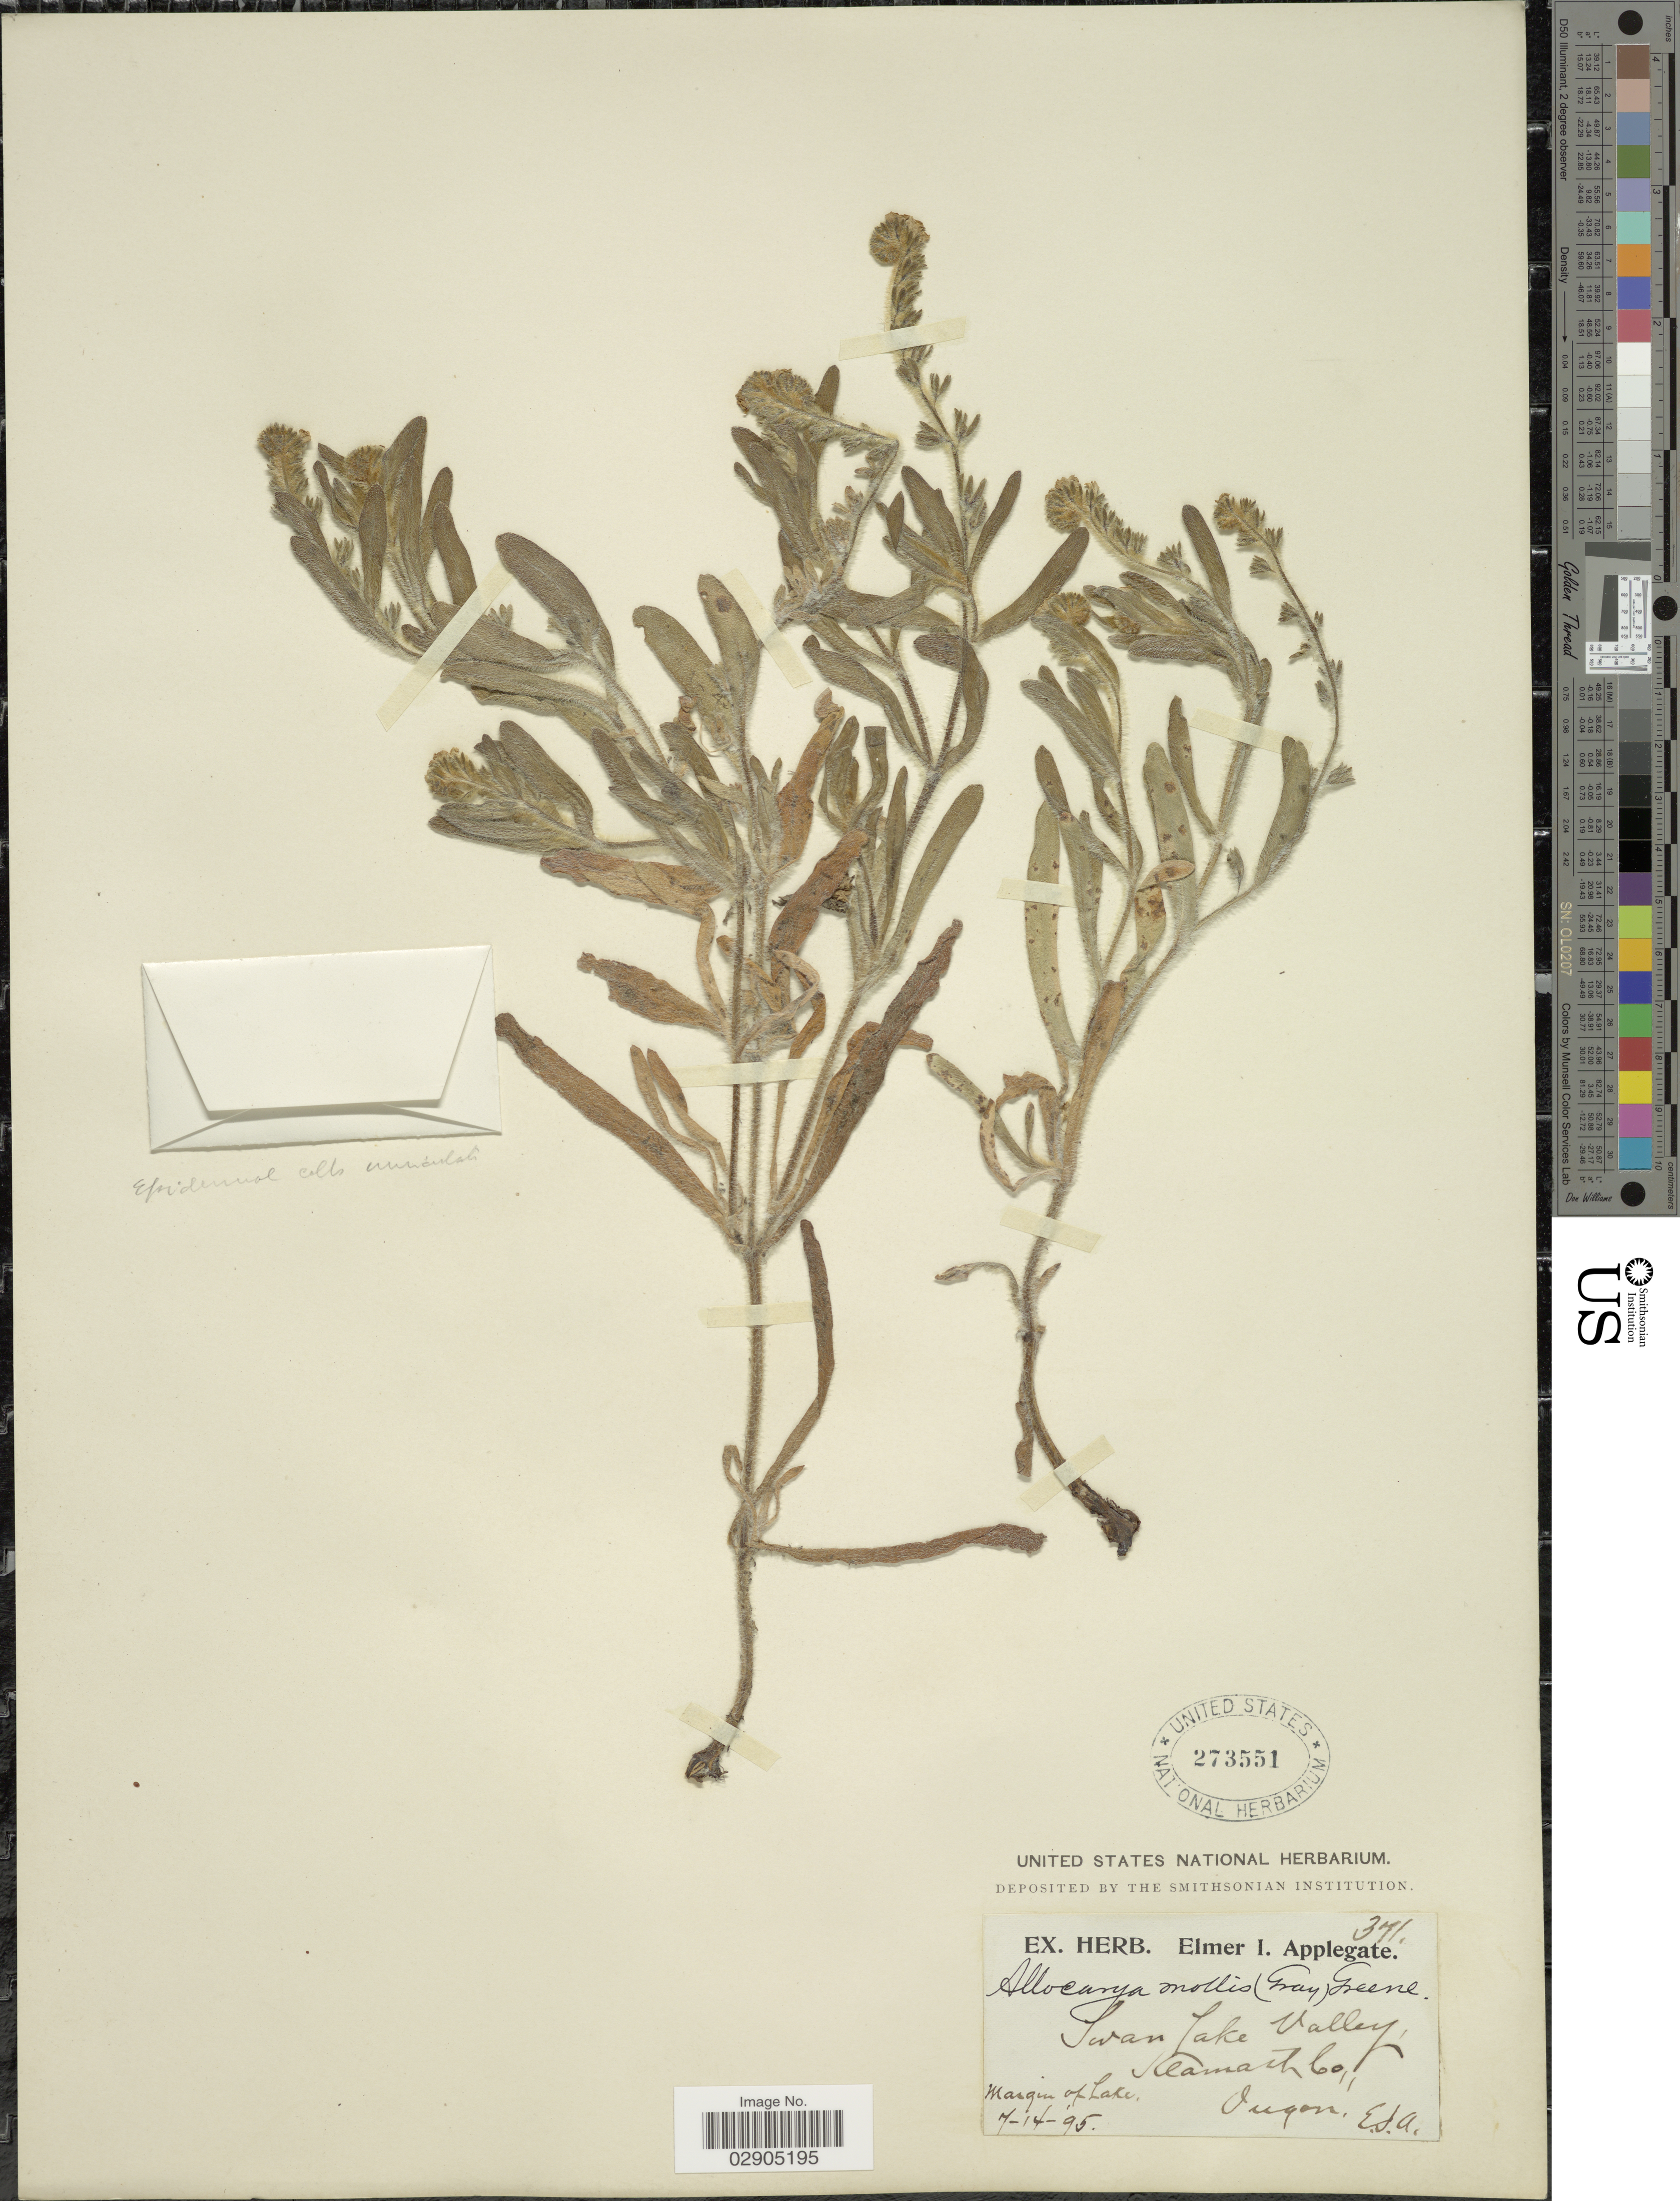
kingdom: Plantae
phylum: Tracheophyta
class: Magnoliopsida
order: Boraginales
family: Boraginaceae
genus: Allocarya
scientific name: Allocarya chorisiana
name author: (Cham. & Schltdl.) Greene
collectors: E. I. Applegate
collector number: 371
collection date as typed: Transcribed d/m/y: 14/7/95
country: United States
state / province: Oregon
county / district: Klamath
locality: Swan Lake Valley. Klamath Co., Margin of lake.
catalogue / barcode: US 273551